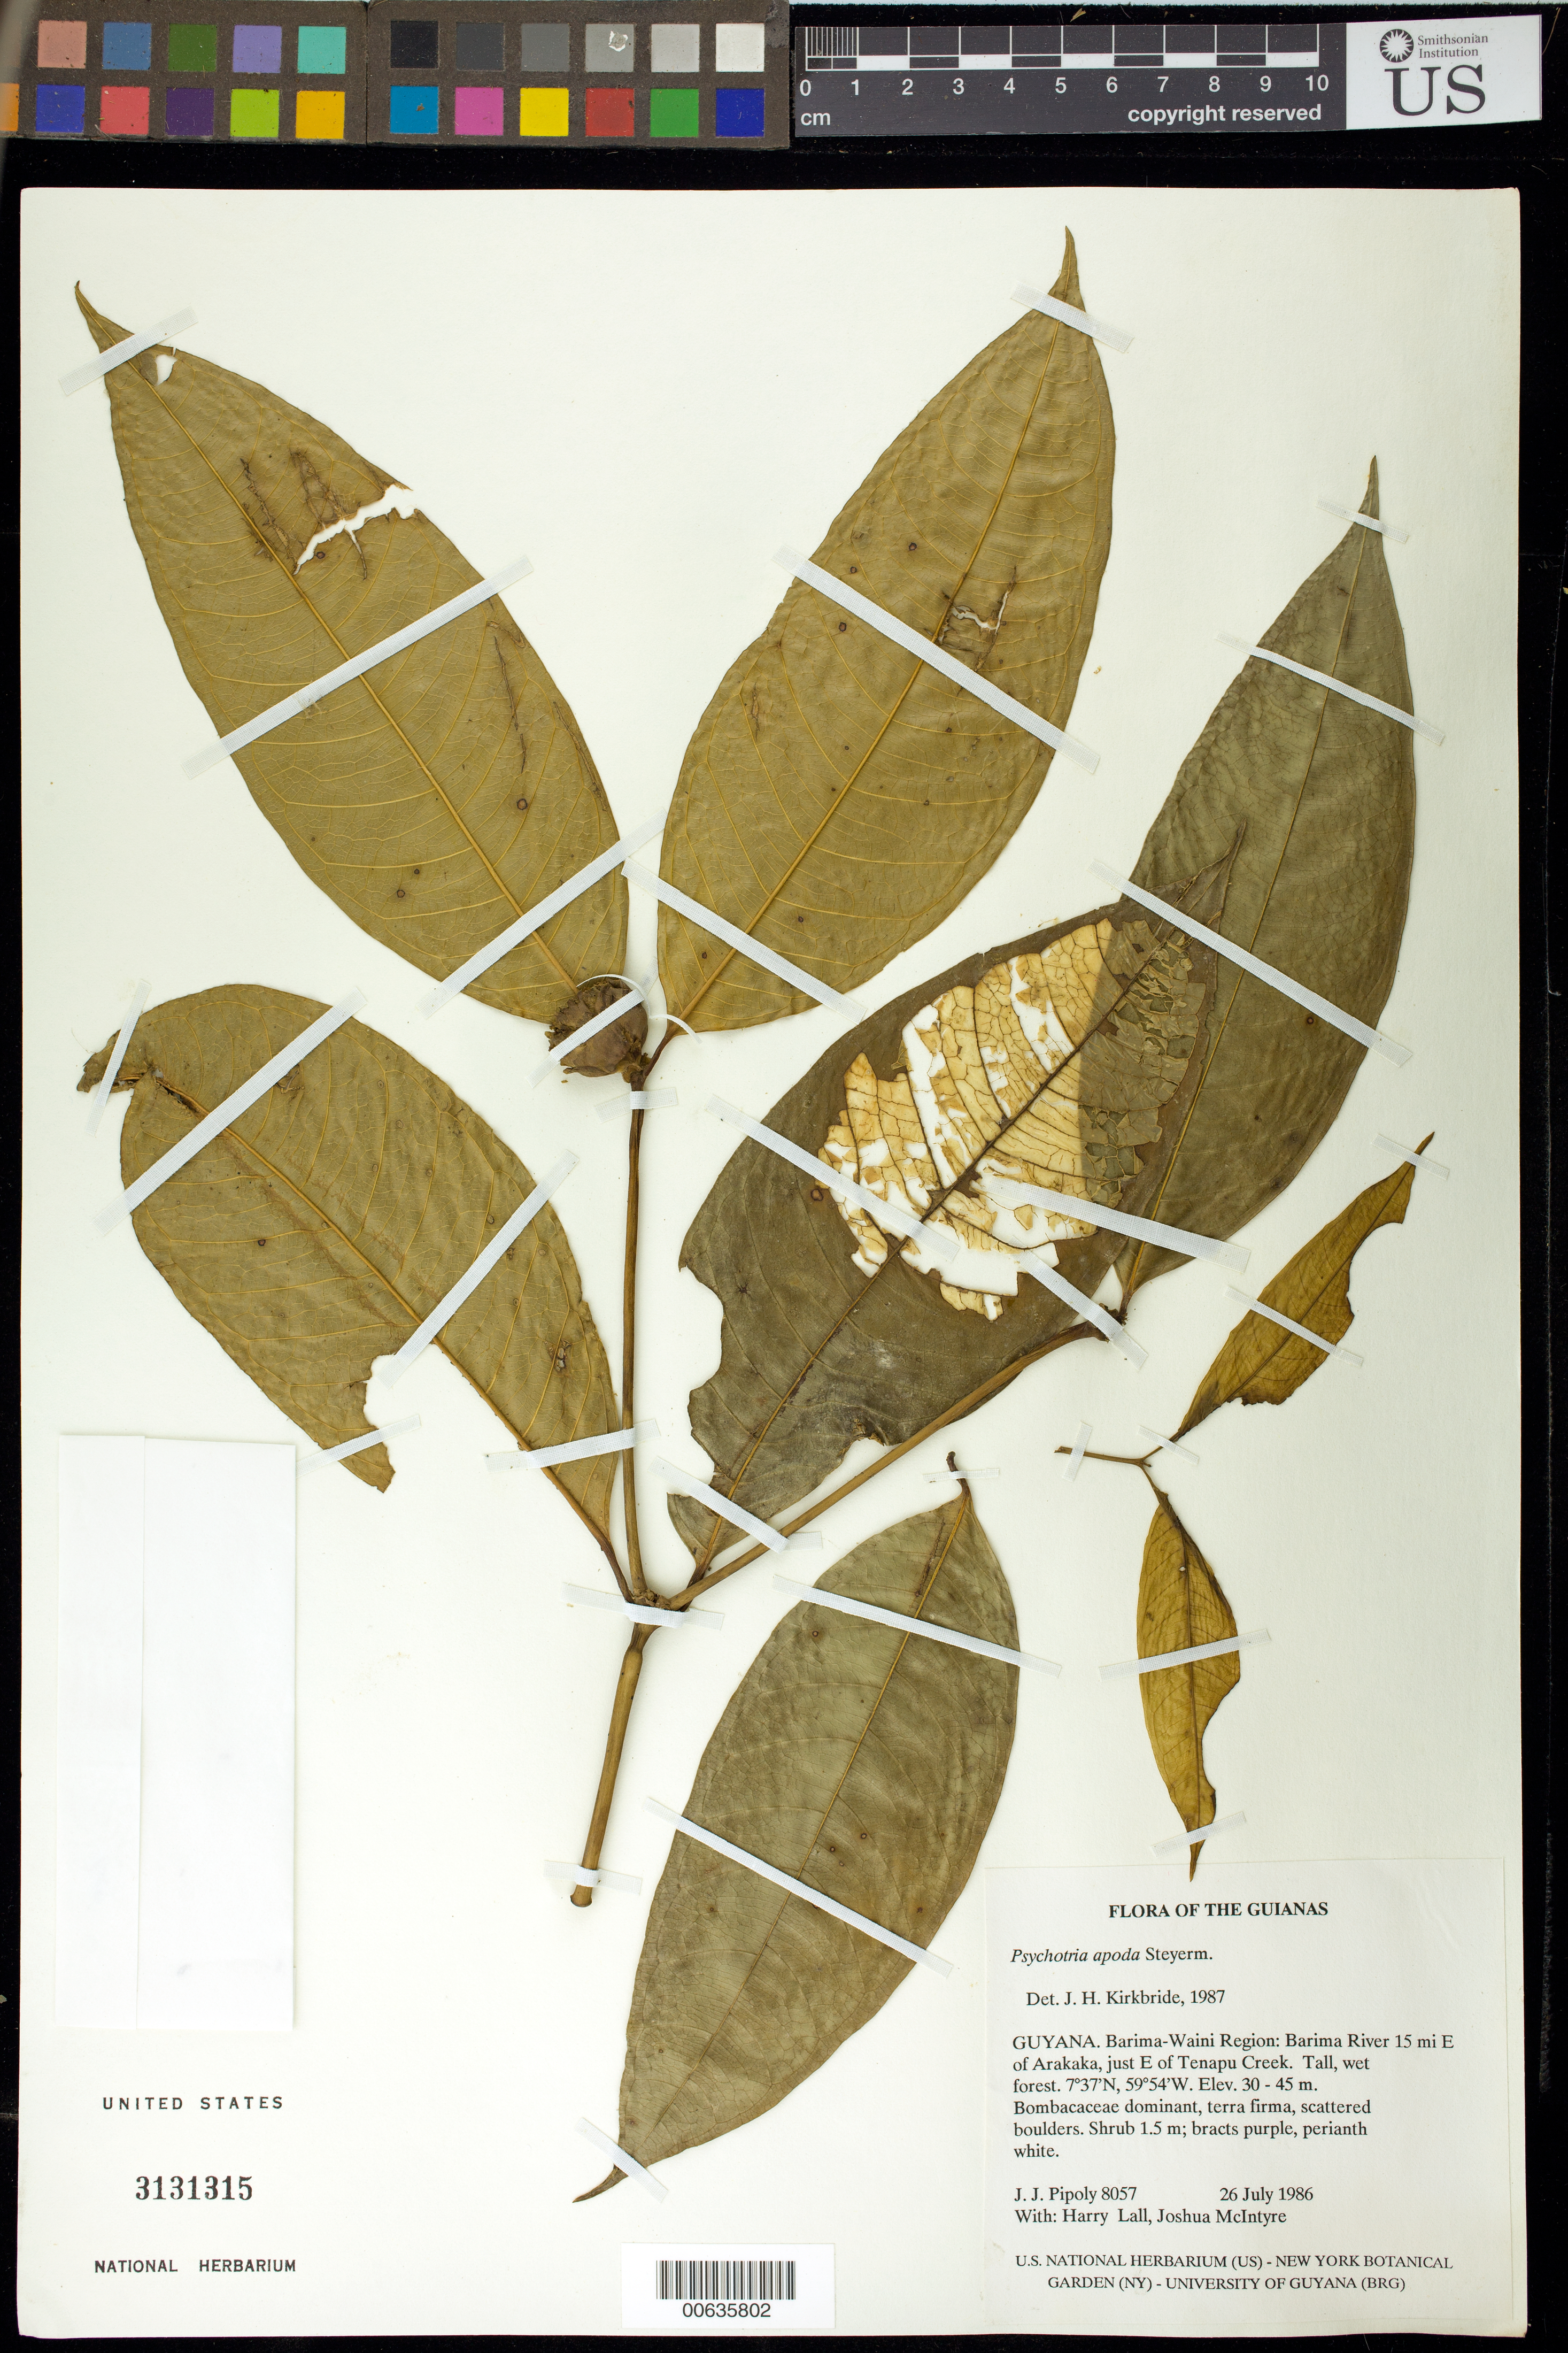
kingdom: Plantae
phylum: Tracheophyta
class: Magnoliopsida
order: Gentianales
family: Rubiaceae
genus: Palicourea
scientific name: Palicourea apoda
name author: (Steyerm.) Delprete & J.H. Kirkbr.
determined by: Kirkbride, J. H., Jr.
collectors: J. J. Pipoly, H. Lall & J. Mcintyre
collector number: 8057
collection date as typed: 26 July 1986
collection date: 1986-07-26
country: Guyana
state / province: Barima-Waini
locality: Barima River 15 mi E of Arakaka, just E of Tenapu Creek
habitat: Tall, wet forest. Bombacaceae dominant, terra firma, scattered boulders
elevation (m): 30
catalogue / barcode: US 3131315